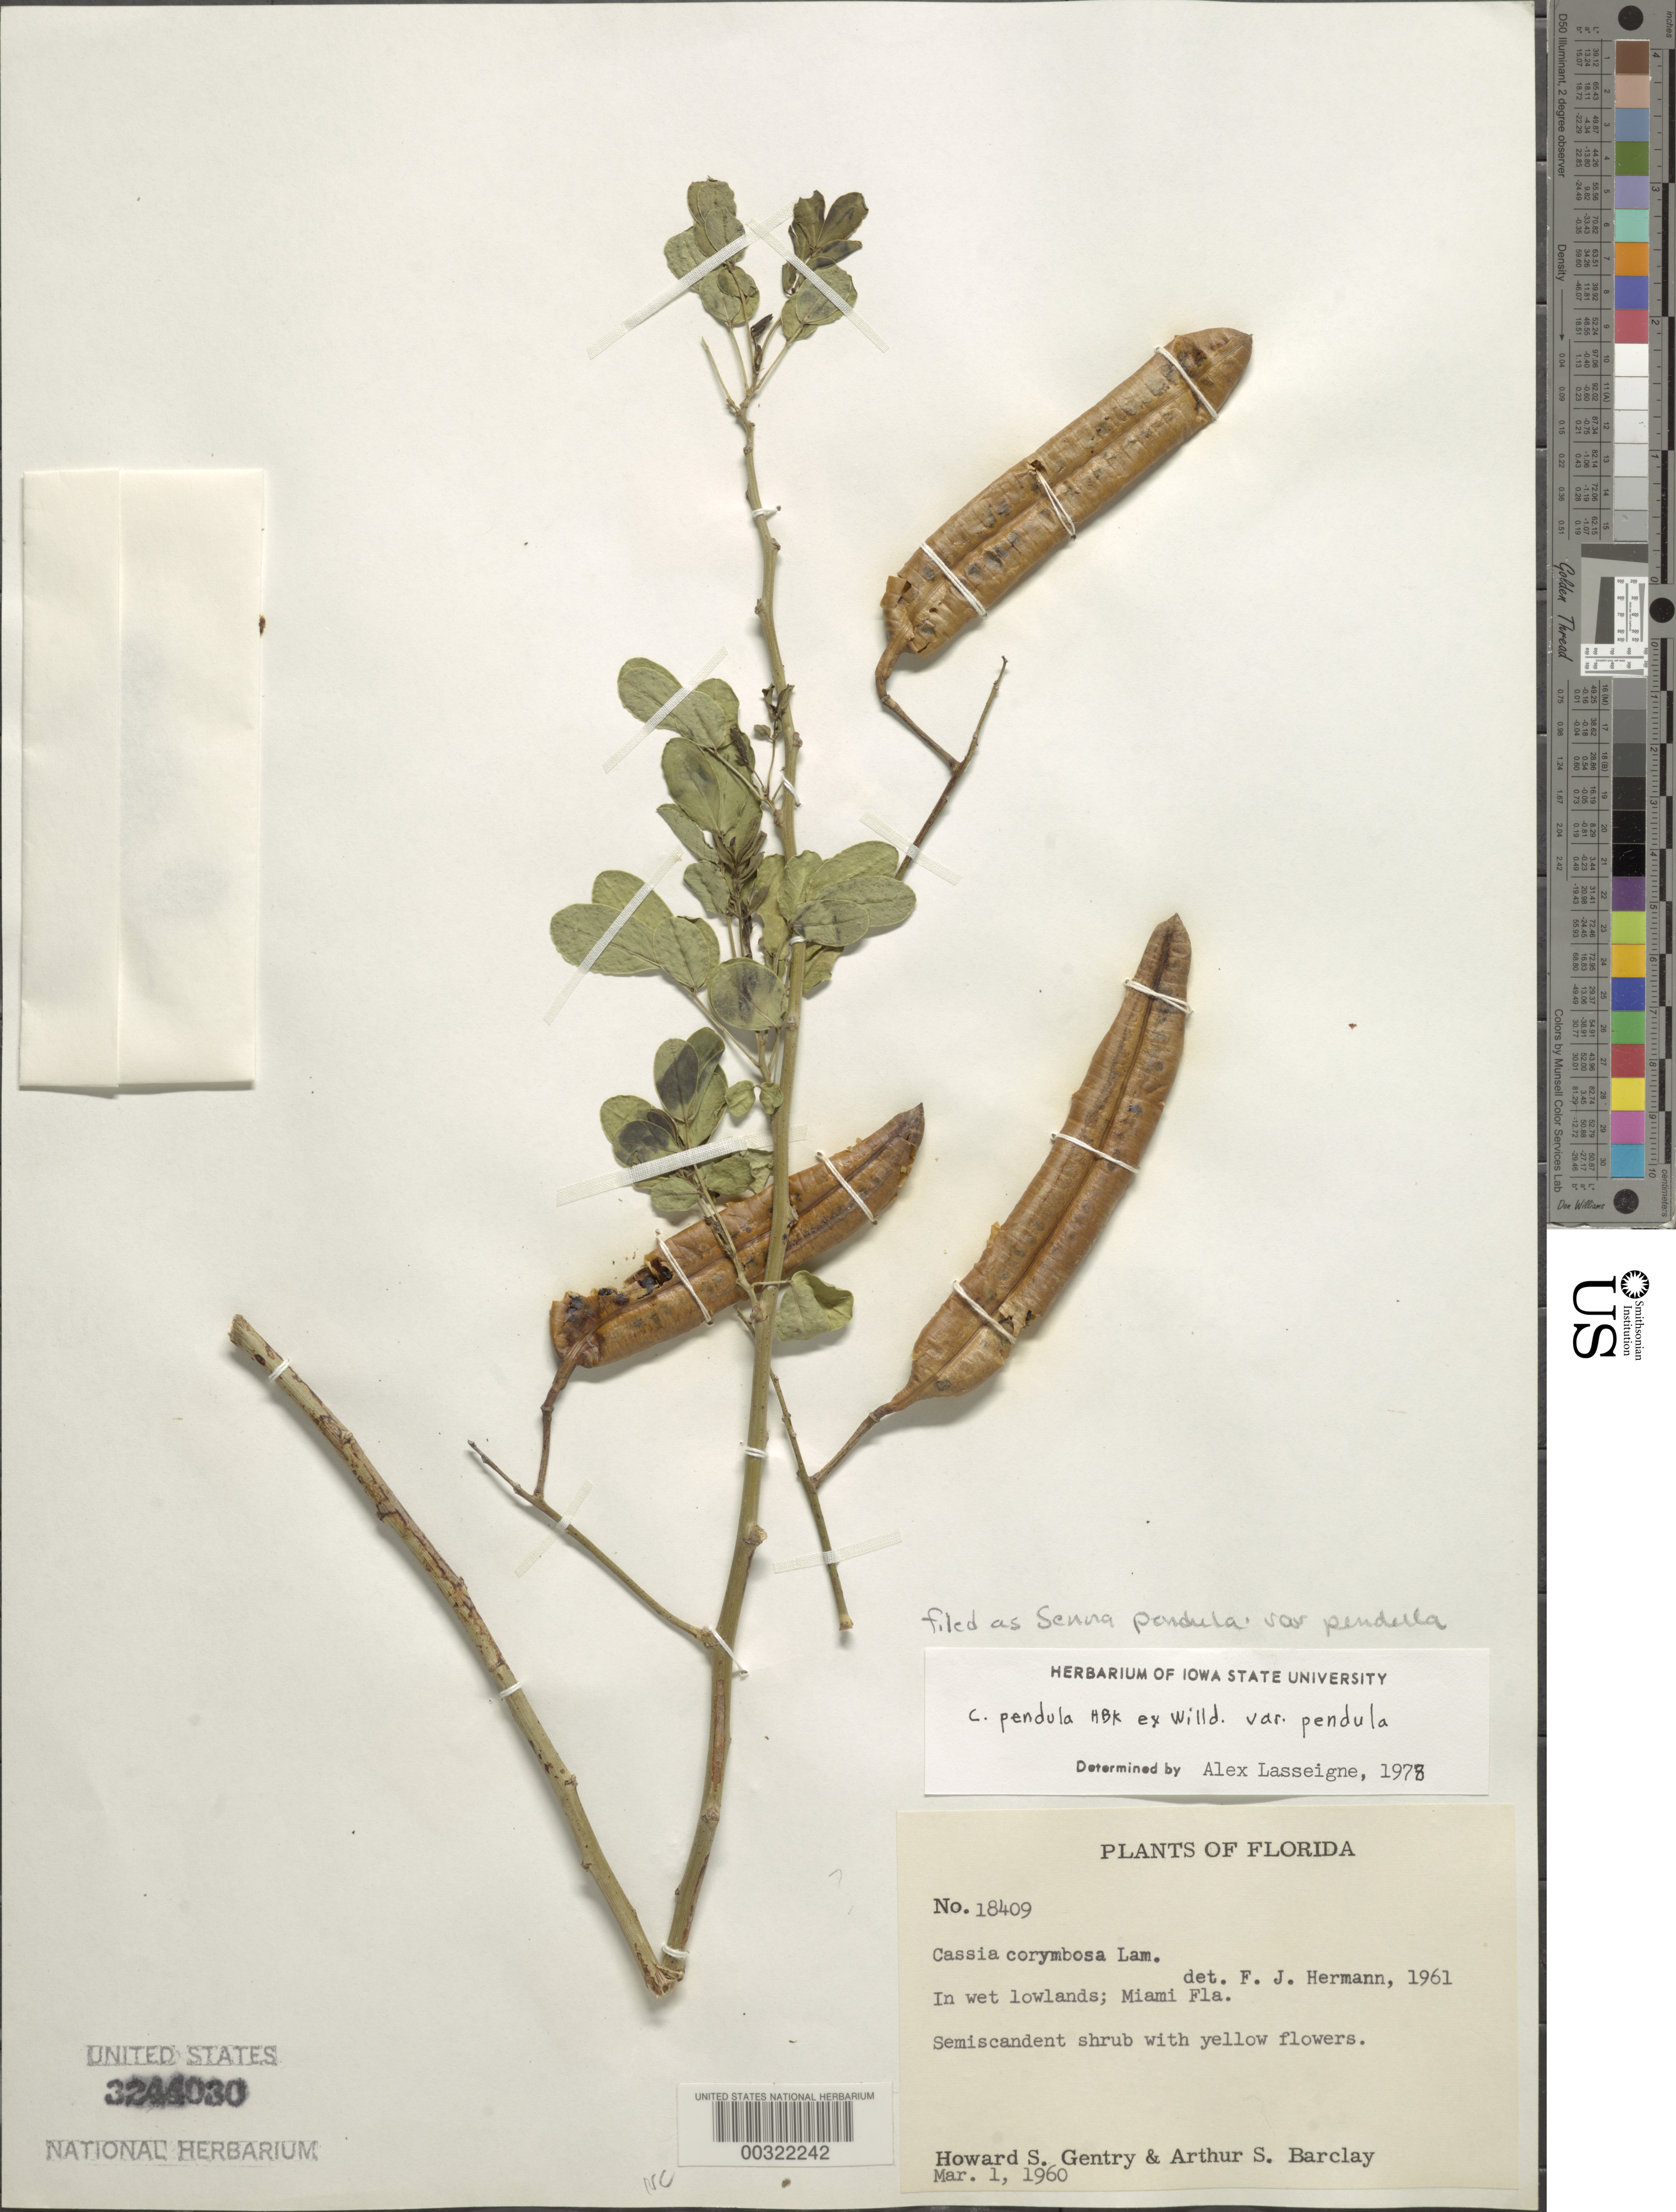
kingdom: Plantae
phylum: Tracheophyta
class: Magnoliopsida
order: Fabales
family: Fabaceae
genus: Senna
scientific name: Senna pendula var. ovalifolia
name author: H.S. Irwin & Barneby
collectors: H. S. Gentry & A. S. Barclay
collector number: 18409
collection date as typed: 01 Mar 1960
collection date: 1960-03-01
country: United States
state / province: Florida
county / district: Dade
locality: Miami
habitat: Wet lowlands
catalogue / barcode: US 3244030